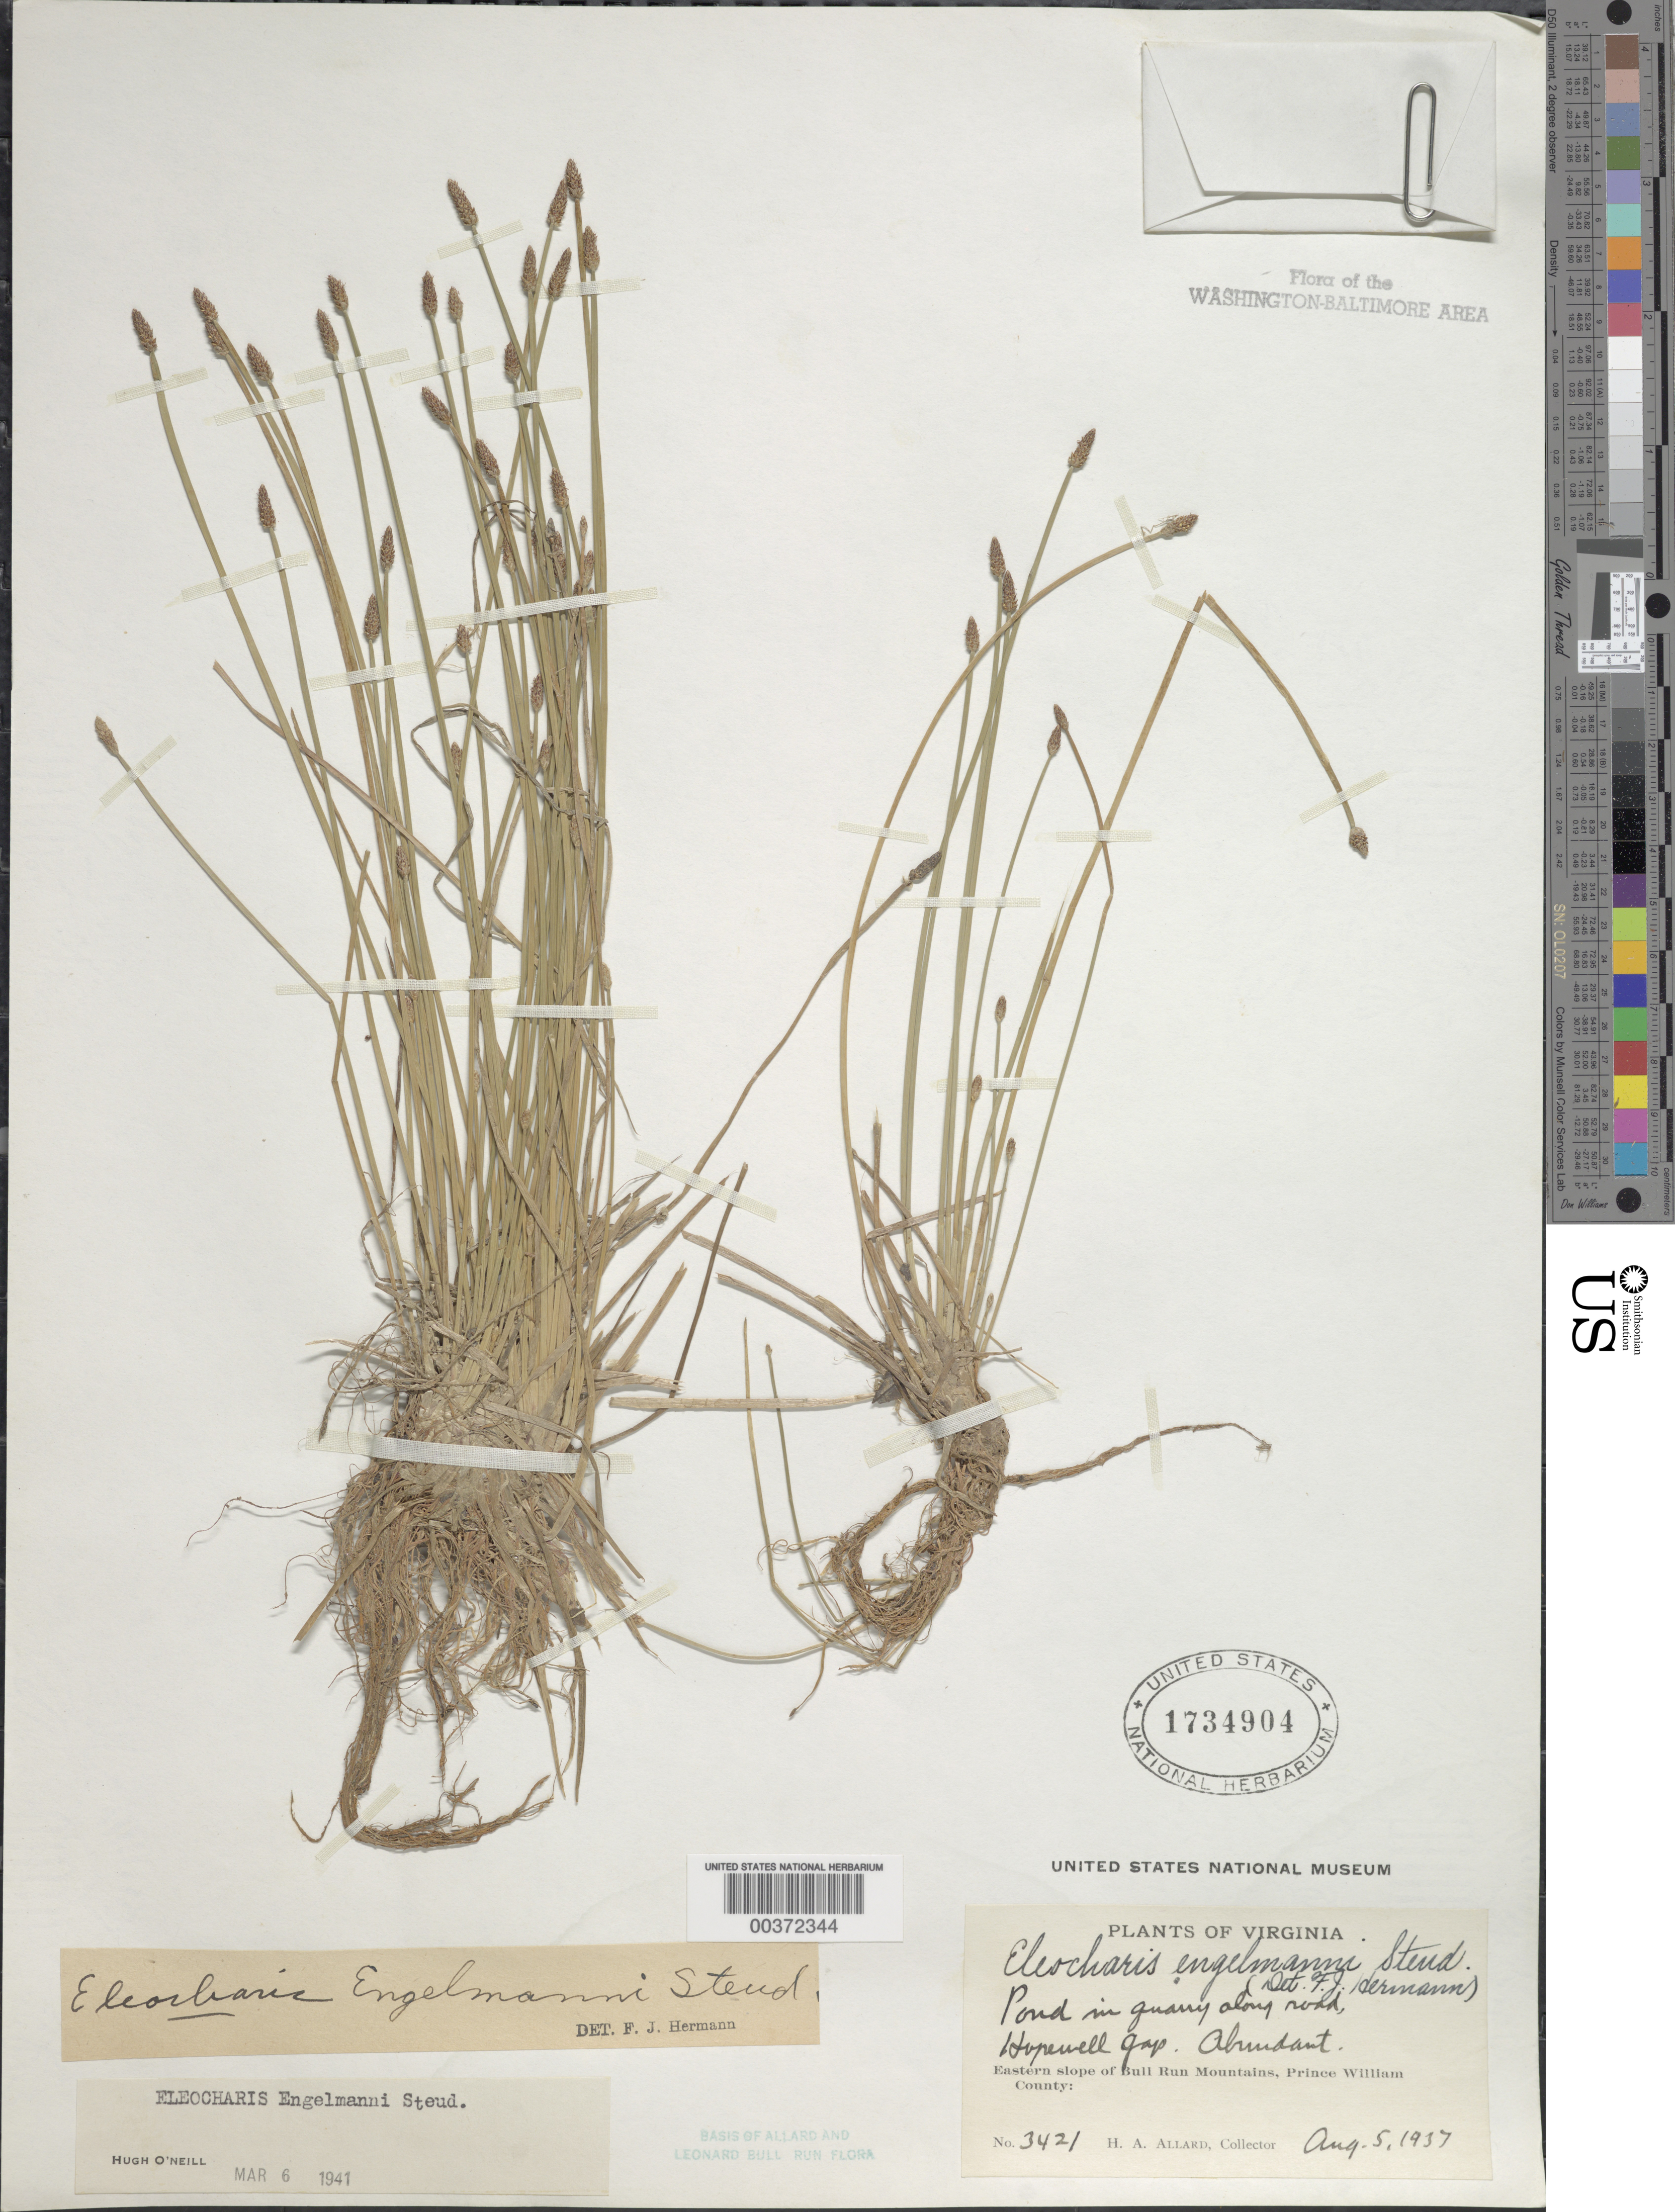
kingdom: Plantae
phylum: Tracheophyta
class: Liliopsida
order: Poales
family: Cyperaceae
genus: Eleocharis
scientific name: Eleocharis engelmannii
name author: Steud.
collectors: H. A. Allard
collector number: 3421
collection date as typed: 05 Aug 1937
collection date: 1937-08-05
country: United States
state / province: Virginia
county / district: Prince William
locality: Hopewell Gap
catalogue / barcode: US 1734904